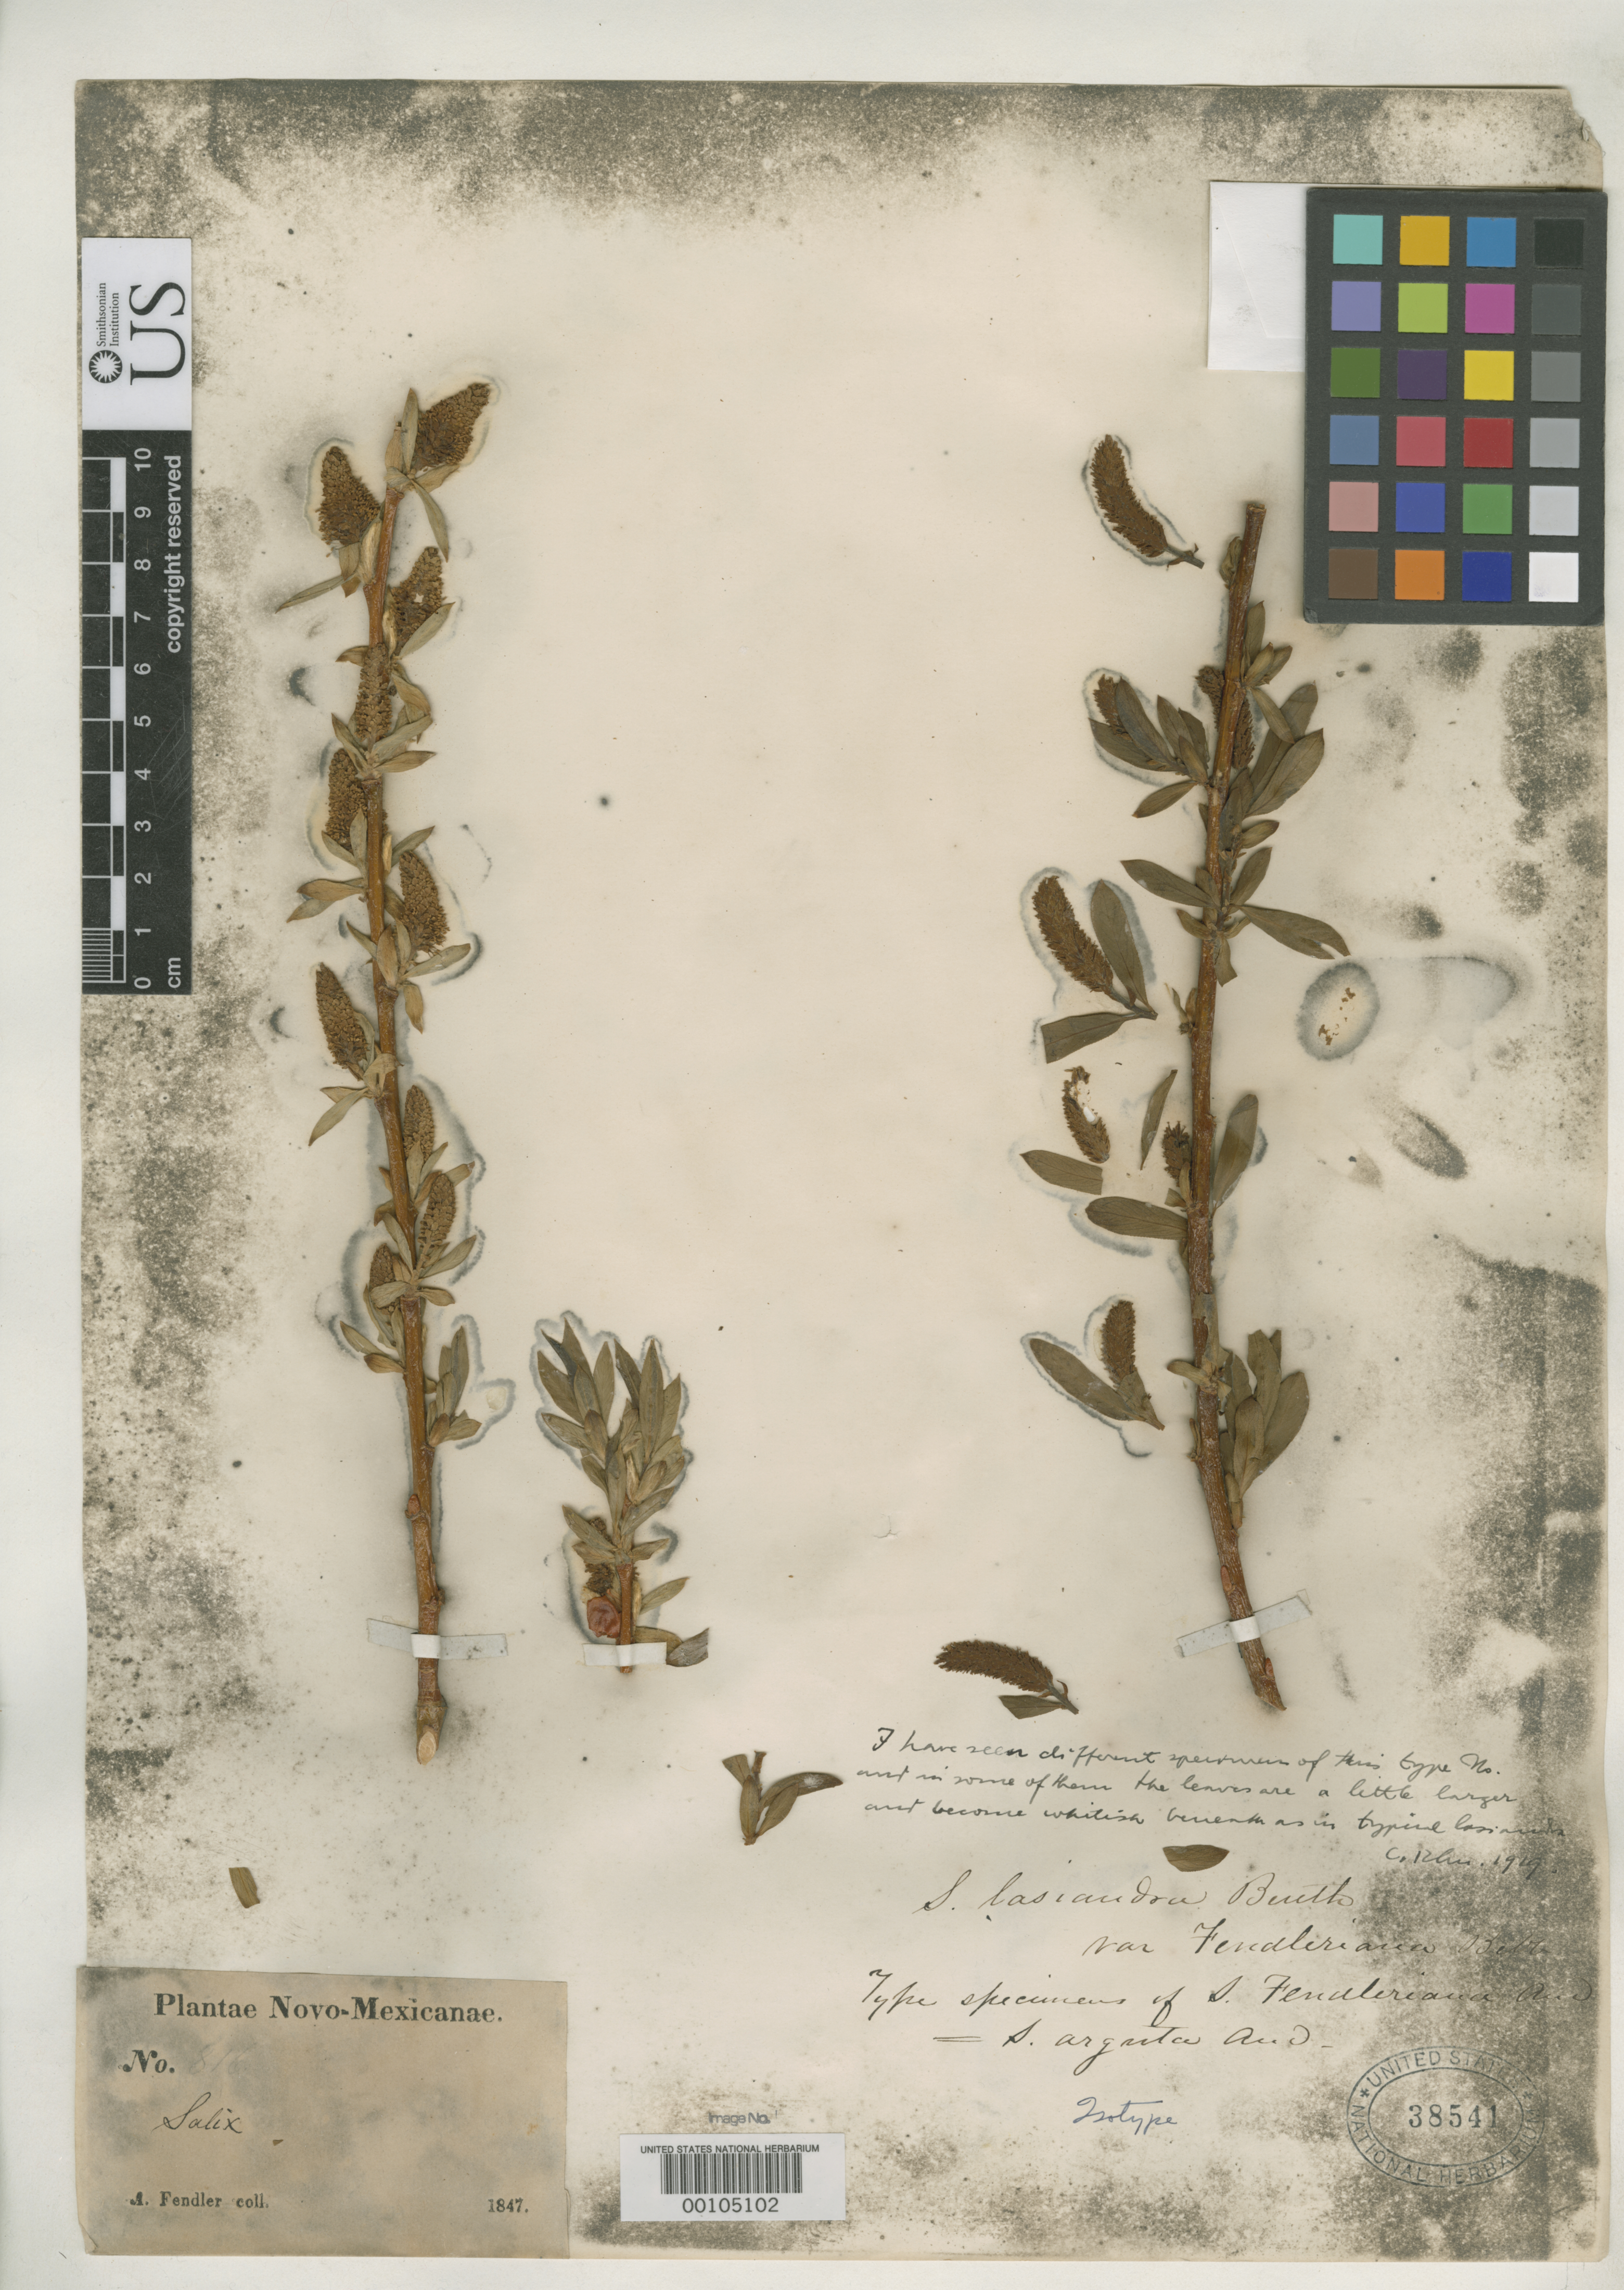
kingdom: Plantae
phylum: Tracheophyta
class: Magnoliopsida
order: Malpighiales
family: Salicaceae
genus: Salix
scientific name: Salix fendleriana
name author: Andersson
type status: Isotype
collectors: A. Fendler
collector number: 816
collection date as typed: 1847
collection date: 1847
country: United States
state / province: New Mexico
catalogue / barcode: US 38541